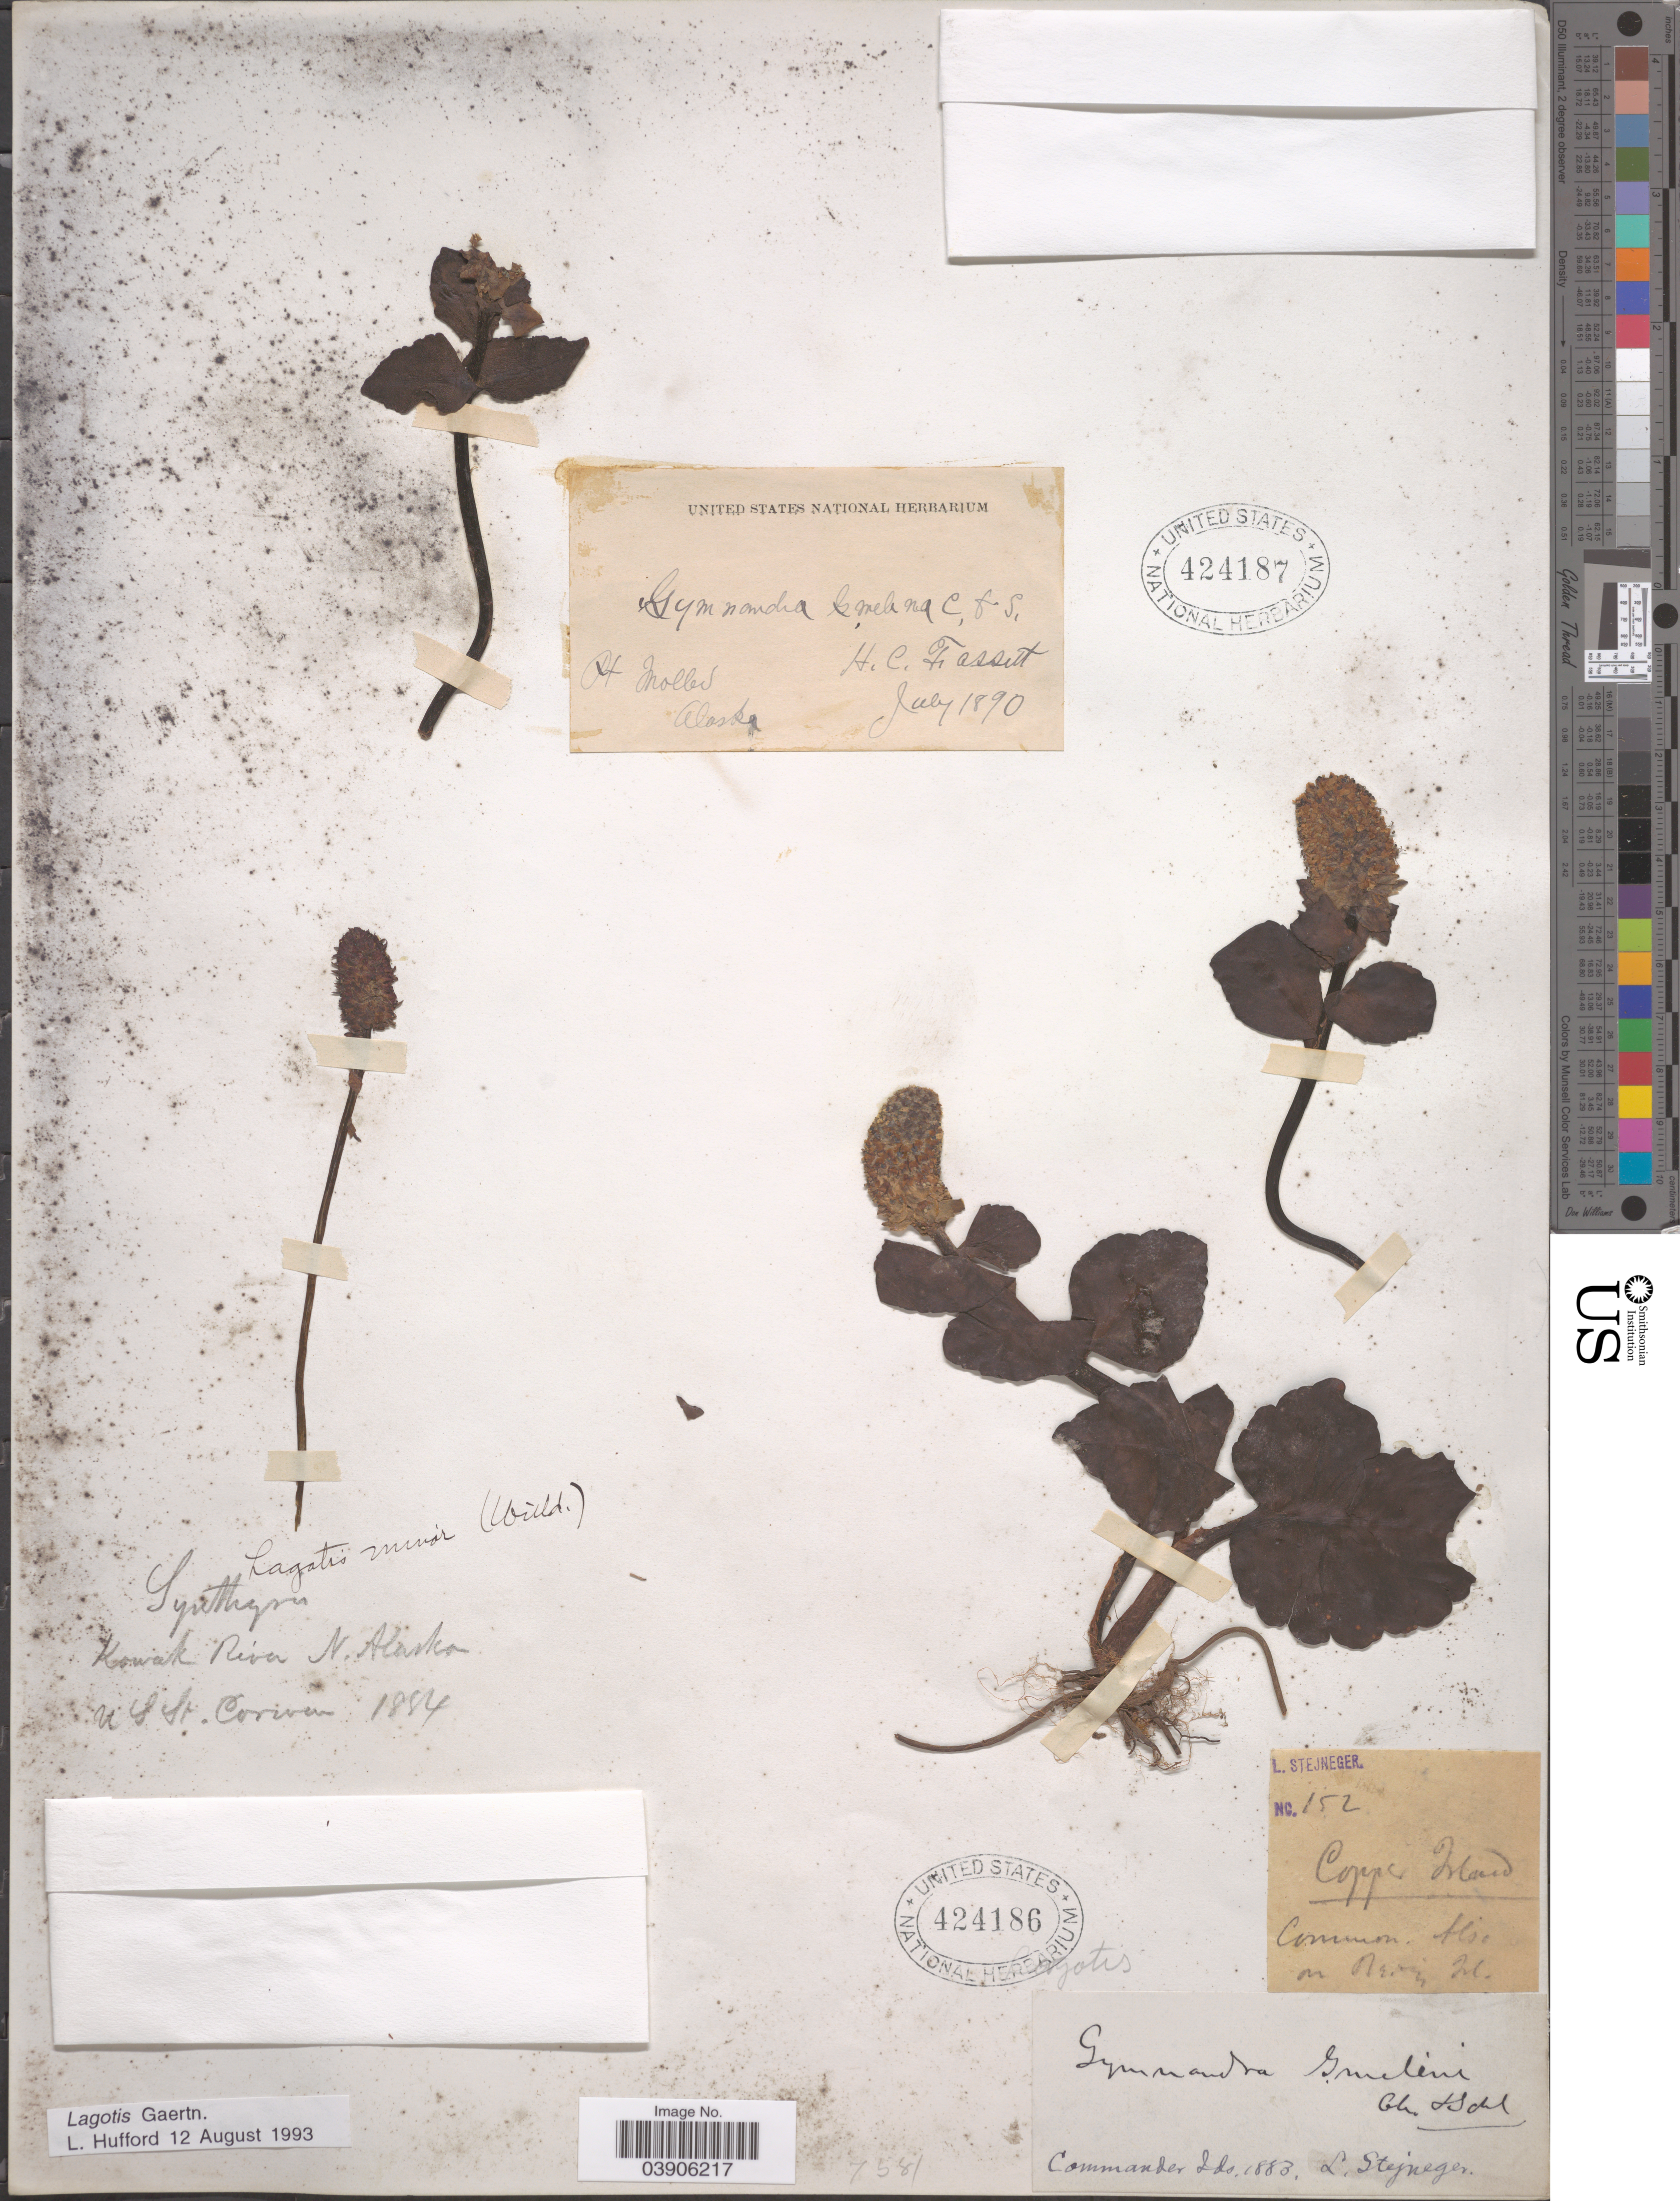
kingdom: Plantae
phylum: Tracheophyta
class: Magnoliopsida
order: Lamiales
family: Plantaginaceae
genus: Lagotis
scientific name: Lagotis glauca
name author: Gaertn.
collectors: L. Stejneger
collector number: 152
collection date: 1883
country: Russian Federation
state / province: Kamchatka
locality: Copper Island. Commander Ids.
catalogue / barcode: US 424186